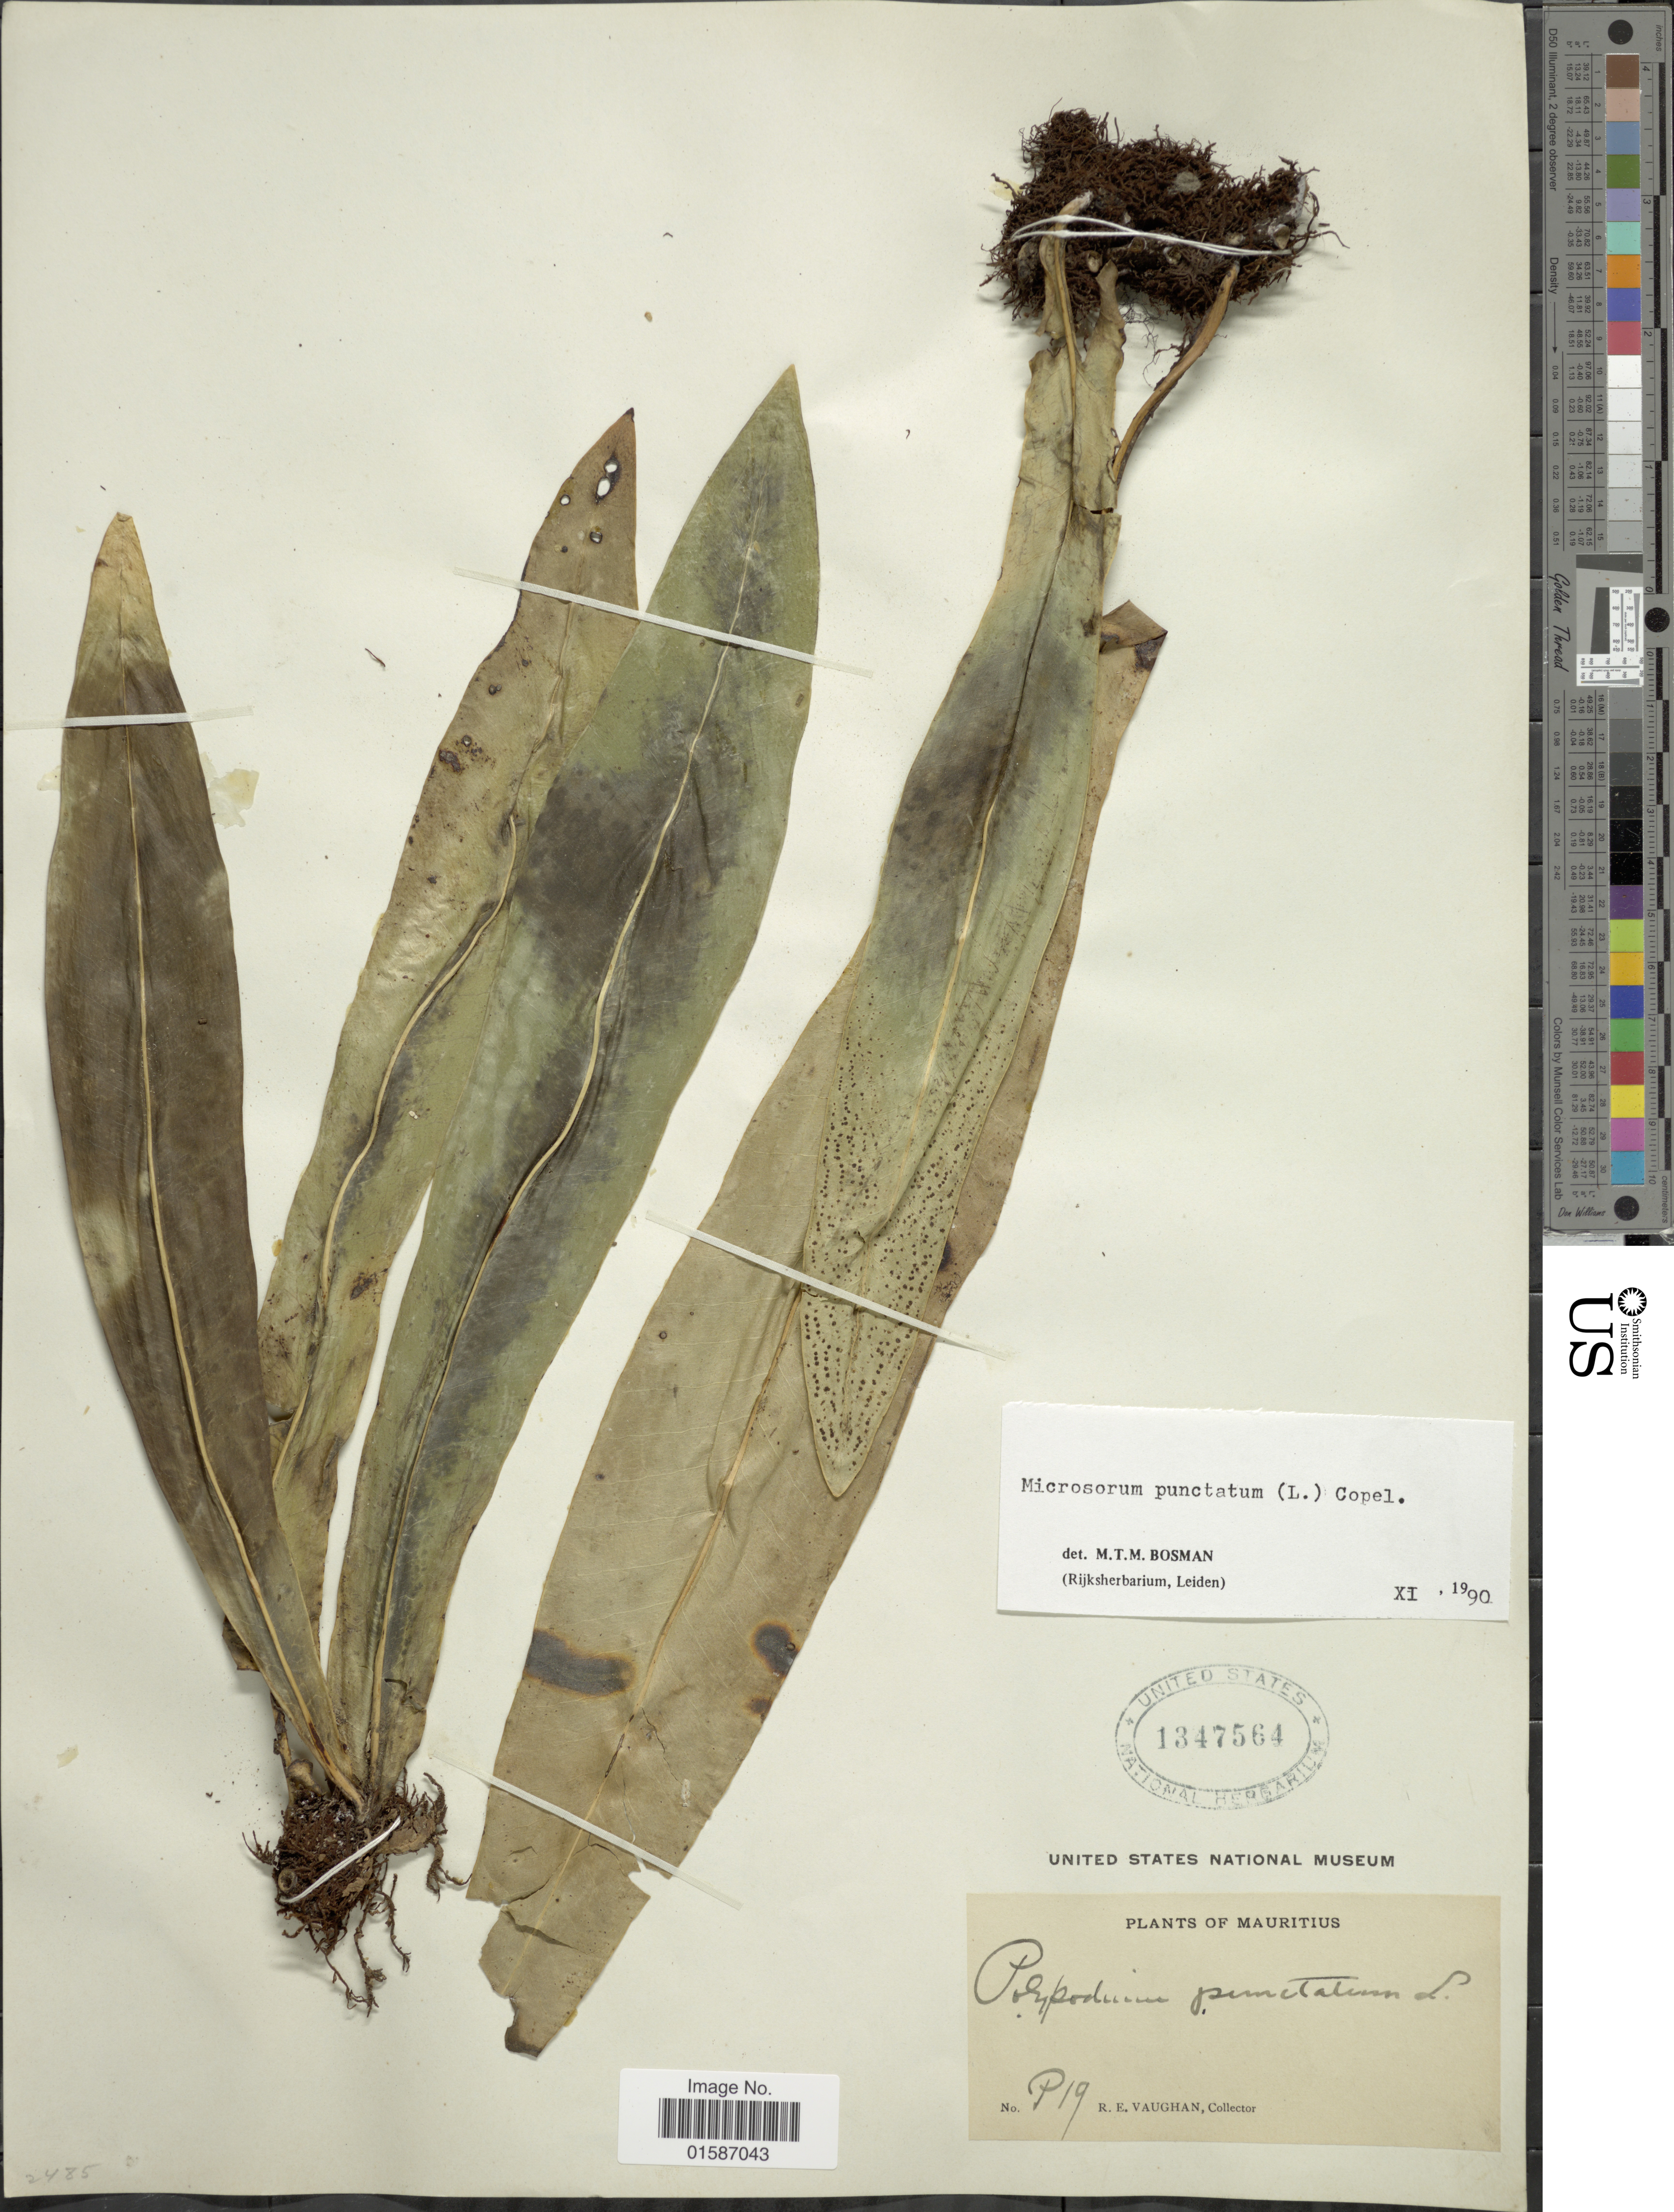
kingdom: Plantae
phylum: Tracheophyta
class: Polypodiopsida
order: Polypodiales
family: Polypodiaceae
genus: Microsorum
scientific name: Microsorum punctatum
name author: (L.) Copel.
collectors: R. Vaughan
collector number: P19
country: Mauritius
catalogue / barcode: US 1347564